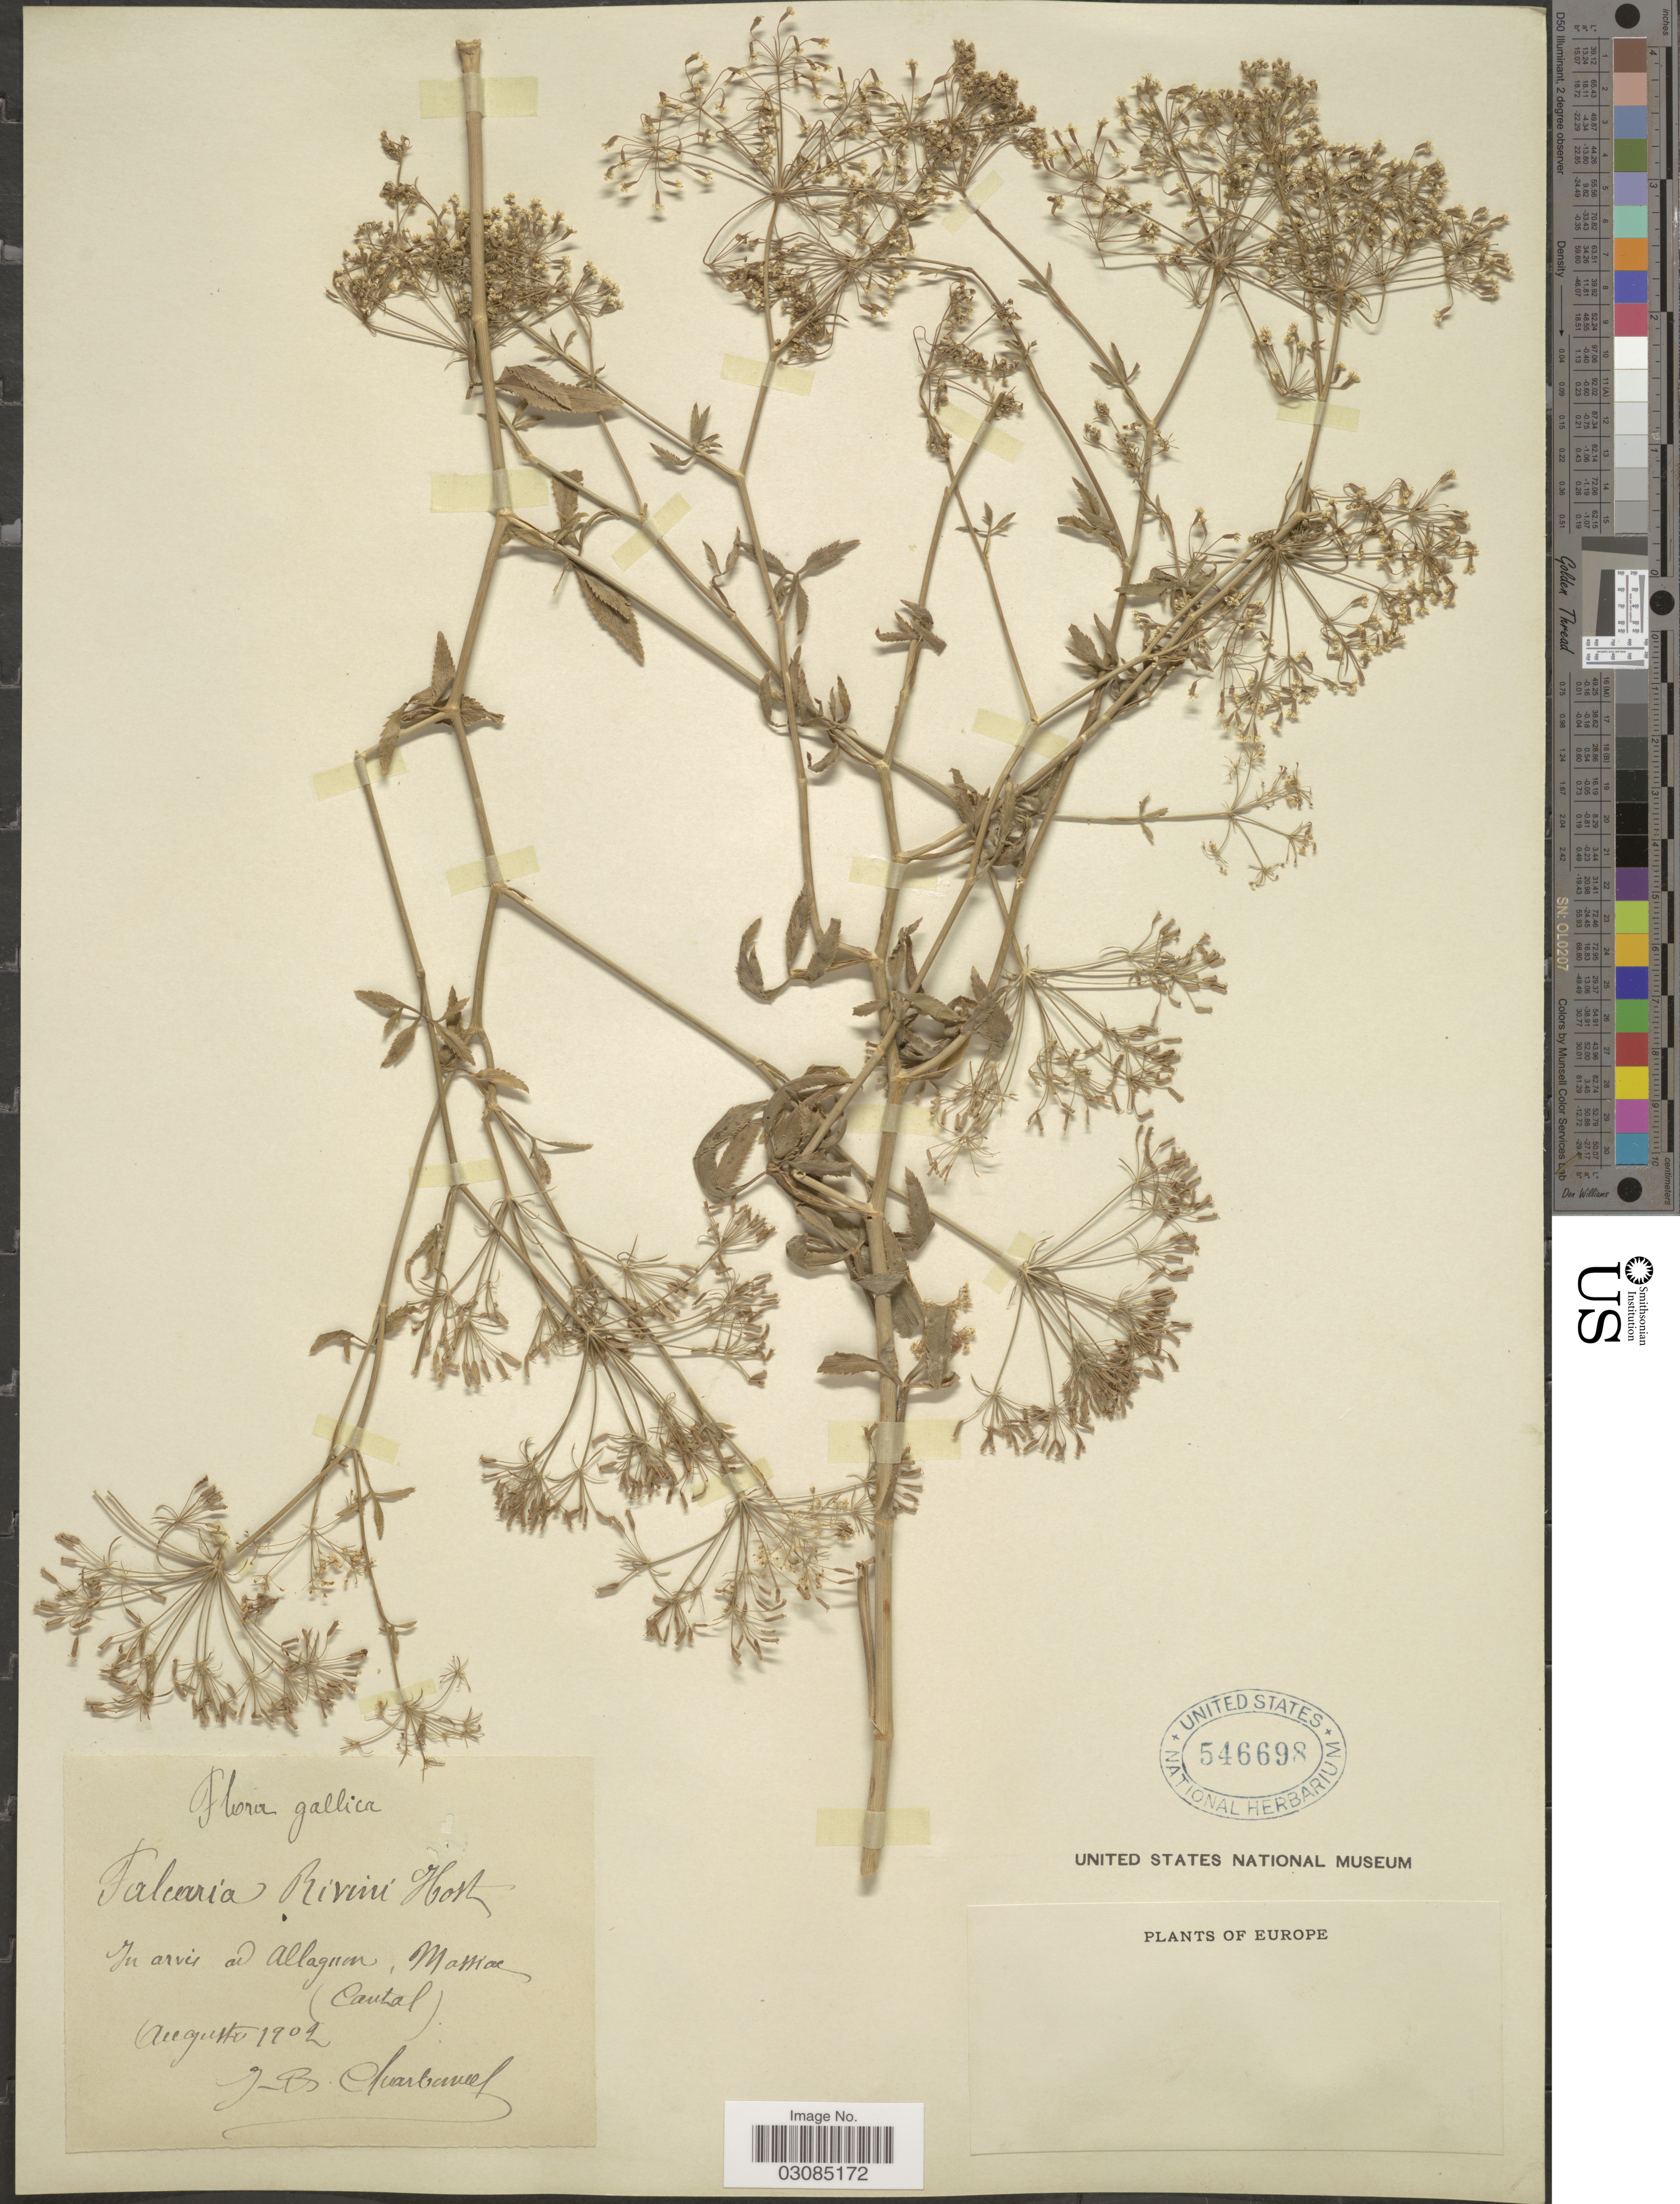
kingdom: Plantae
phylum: Tracheophyta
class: Magnoliopsida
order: Apiales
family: Apiaceae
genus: Falcaria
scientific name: Falcaria rivini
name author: Host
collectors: J. Charbonnel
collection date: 1902-08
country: France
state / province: Auvergne-Rhône-Alpes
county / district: Cantal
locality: Gallica. In arvis ad Allagnon, Massiac (Cantal).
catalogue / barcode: US 546698